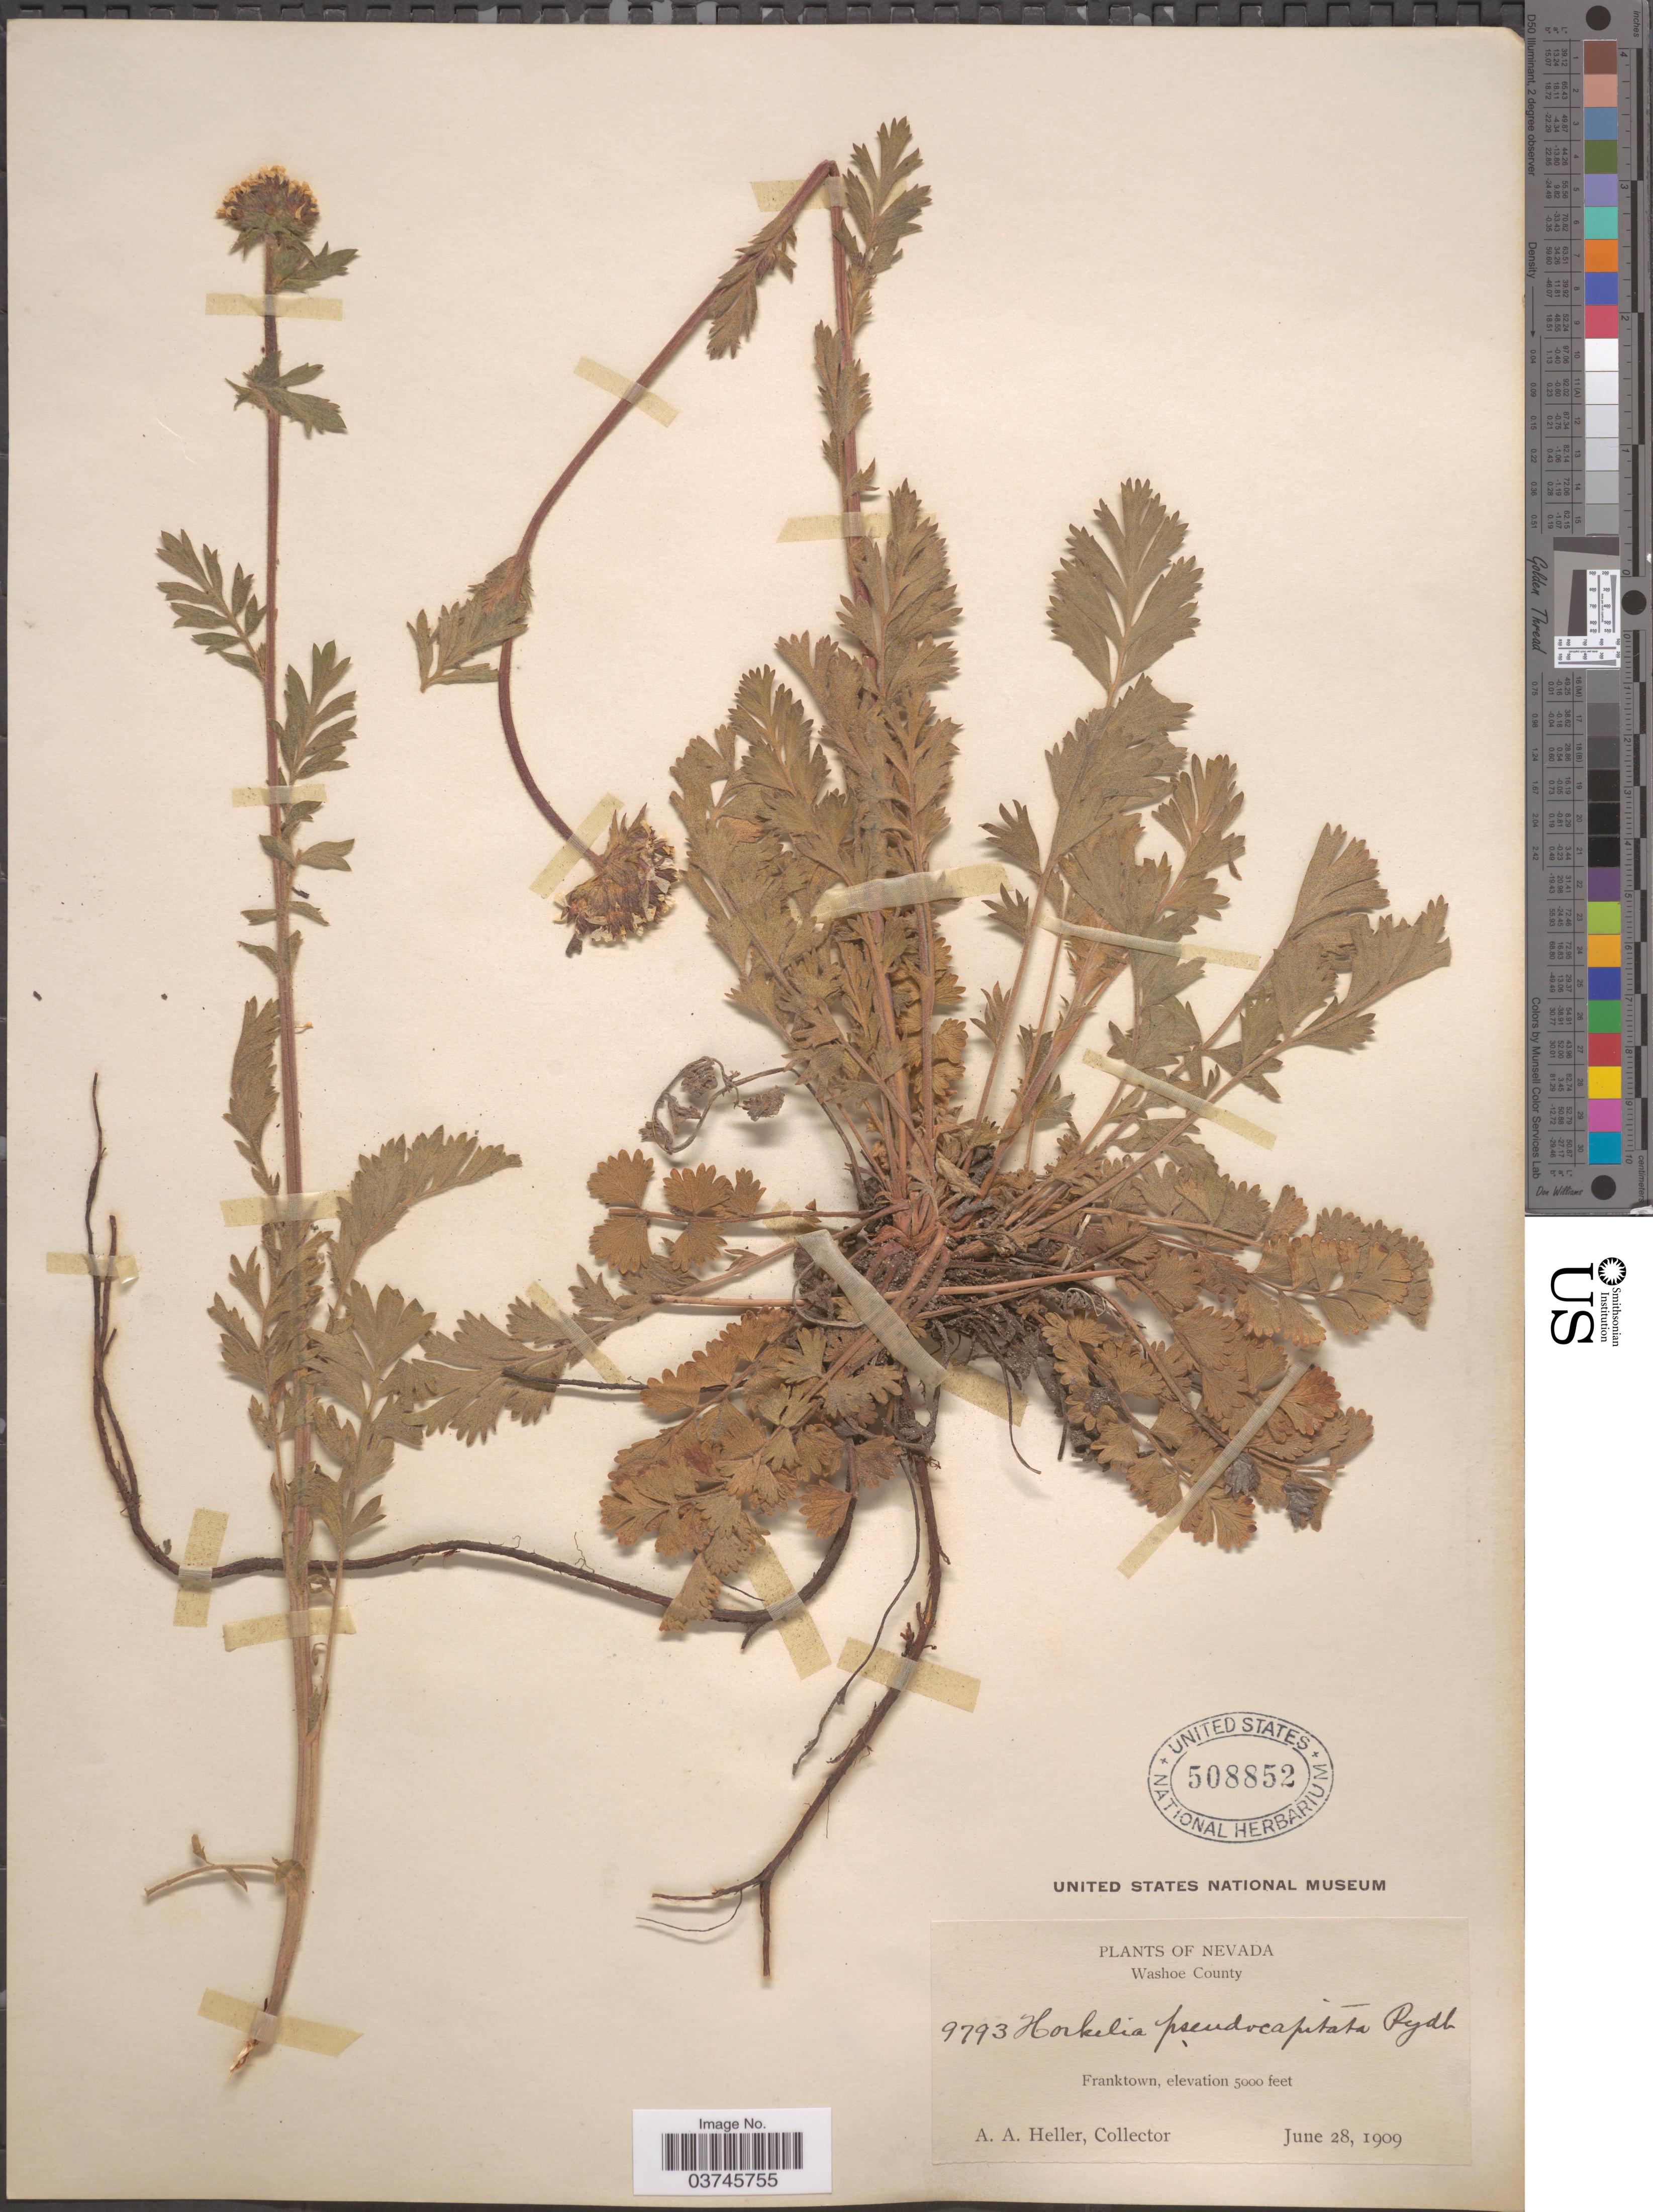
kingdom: Plantae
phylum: Tracheophyta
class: Magnoliopsida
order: Rosales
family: Rosaceae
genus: Potentilla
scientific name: Potentilla douglasii var. pseudocapitata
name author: (Rydb. ex Howell) Jeps.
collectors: A. A. Heller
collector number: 9793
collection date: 1909-06-28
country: United States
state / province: Nevada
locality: Washoe County. Franktown.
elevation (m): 1524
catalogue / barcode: US 508852